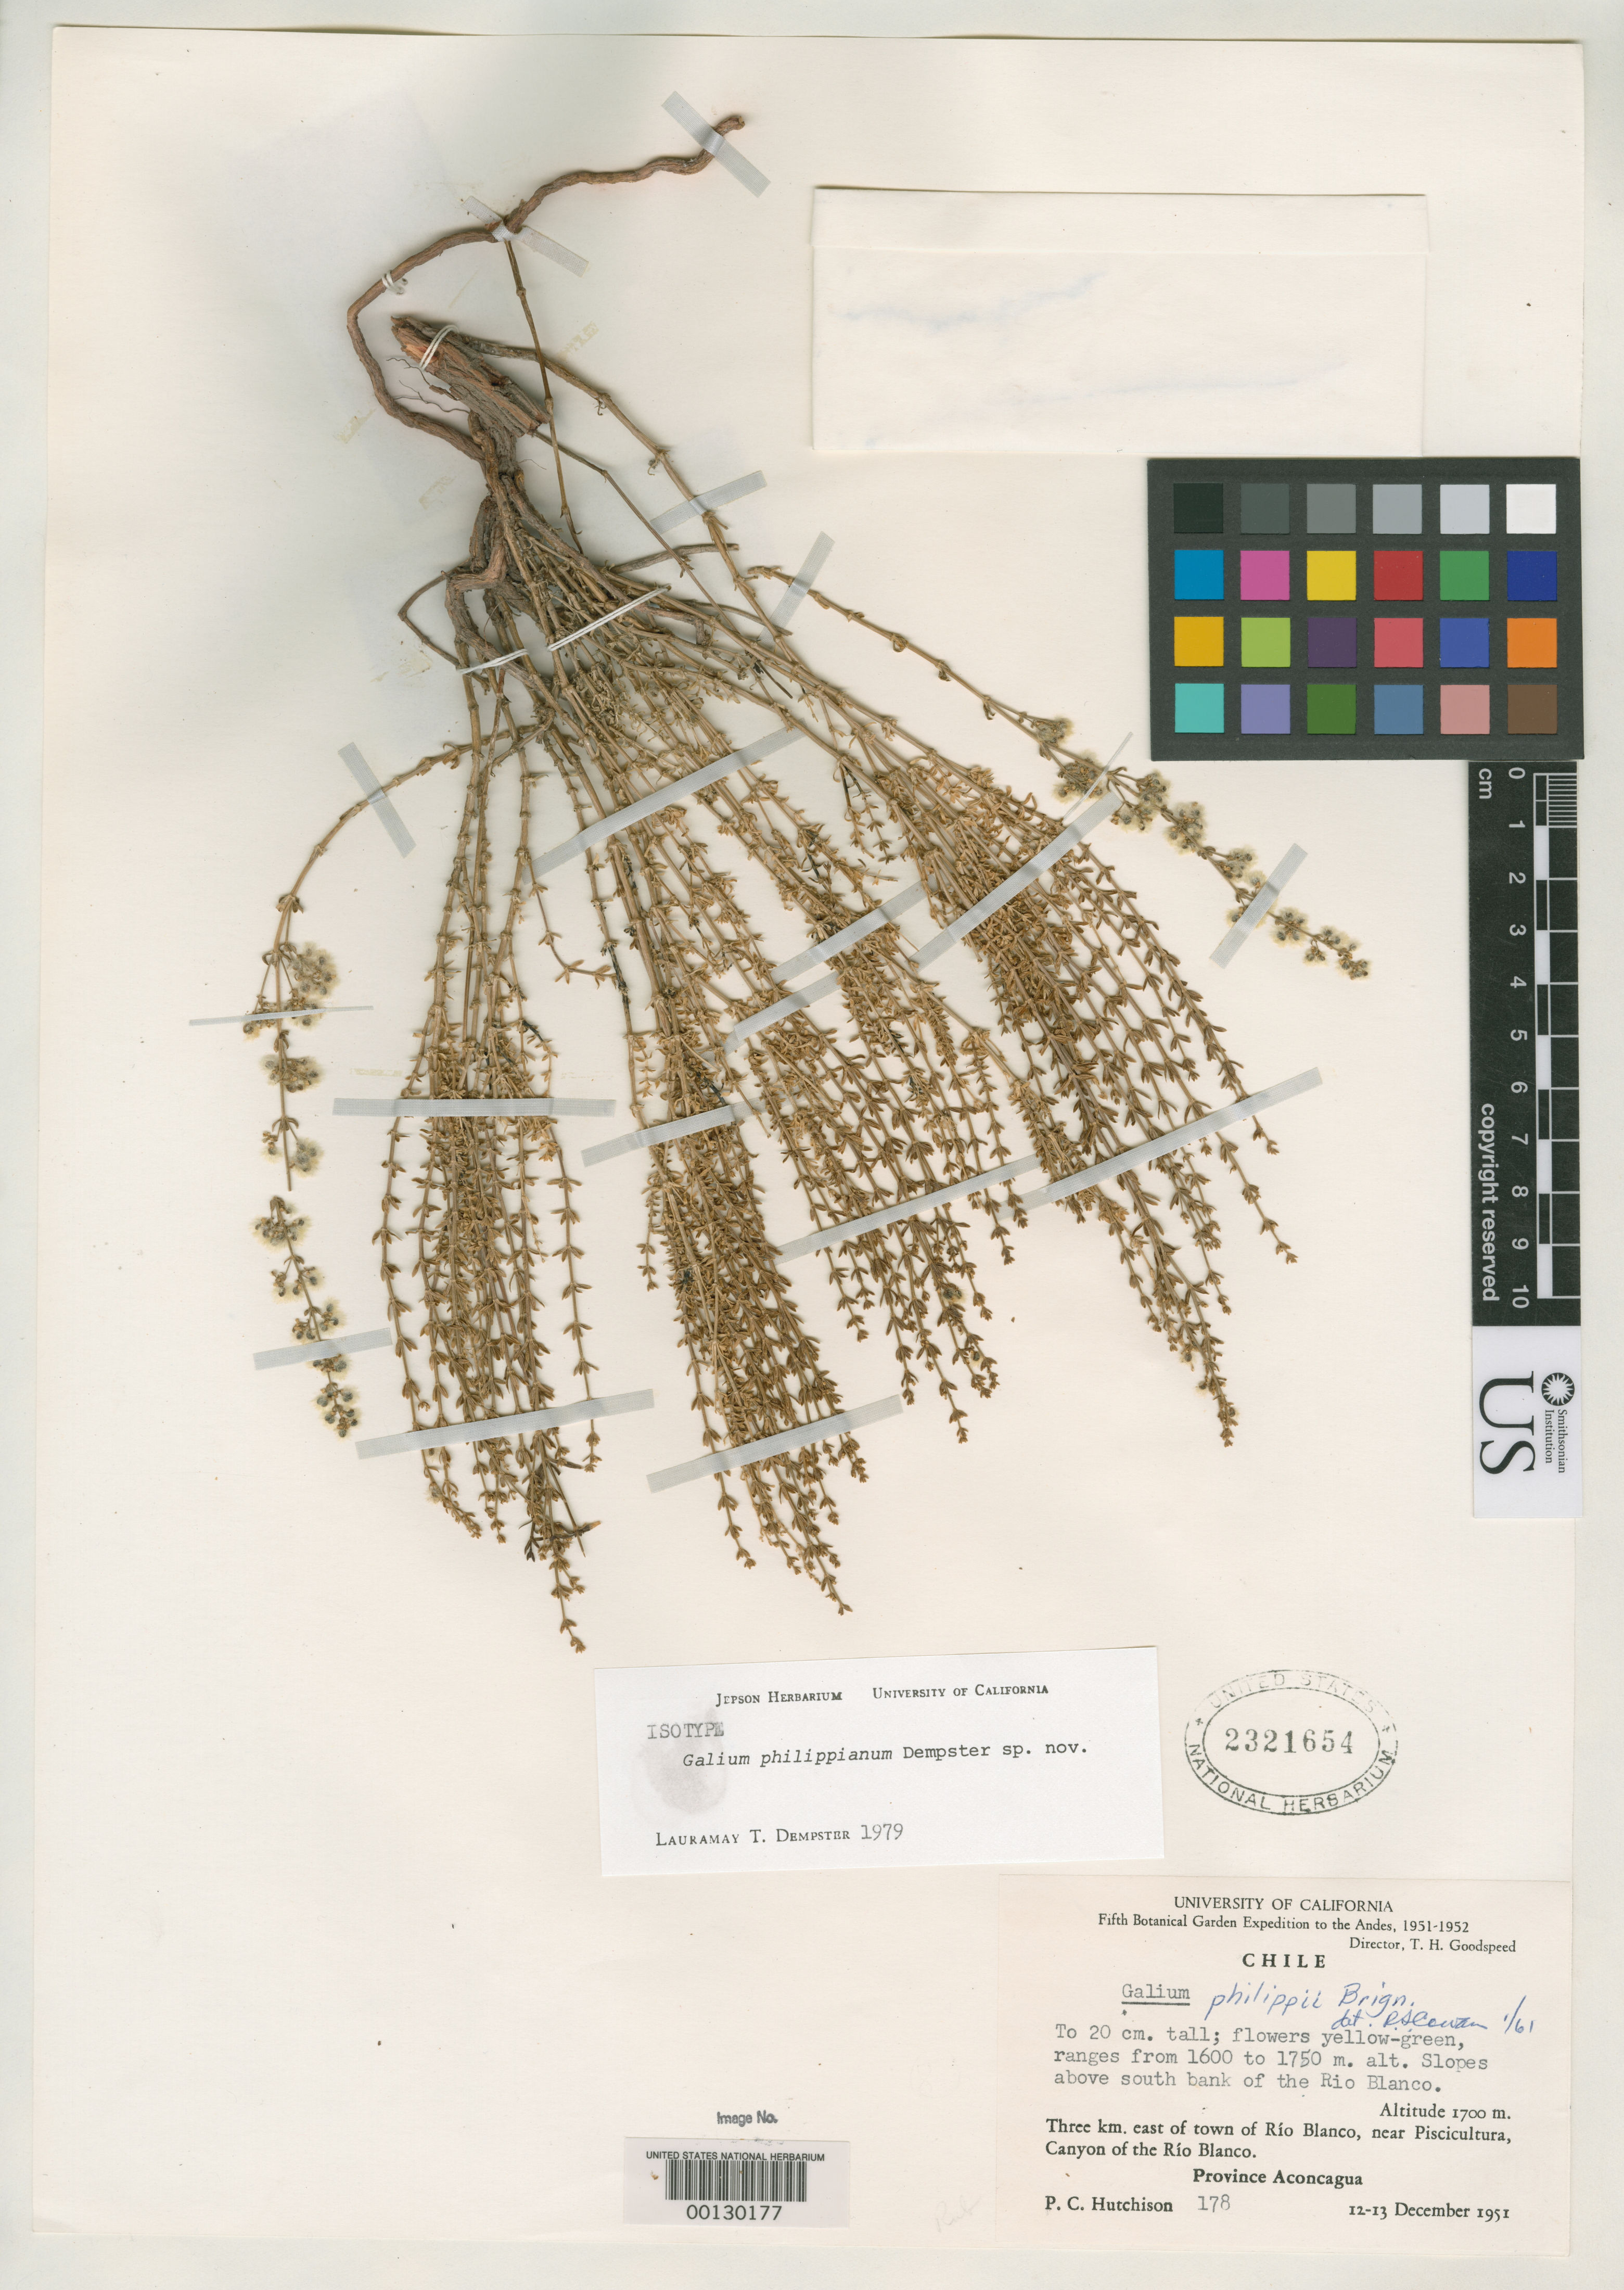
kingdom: Plantae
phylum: Tracheophyta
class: Magnoliopsida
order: Gentianales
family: Rubiaceae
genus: Galium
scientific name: Galium philippianum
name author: Dempster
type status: Isotype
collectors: P. C. Hutchison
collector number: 178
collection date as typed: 12 Dec 1951 to 13 Dec 1951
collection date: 1951-12-12/1951-12-13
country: Chile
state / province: Valparaíso (V)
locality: Aconcagua, 3 km E of town of Rio Blanco, near Piscicultura, canyon of Rio Blanco.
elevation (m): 1700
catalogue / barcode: US 2321654